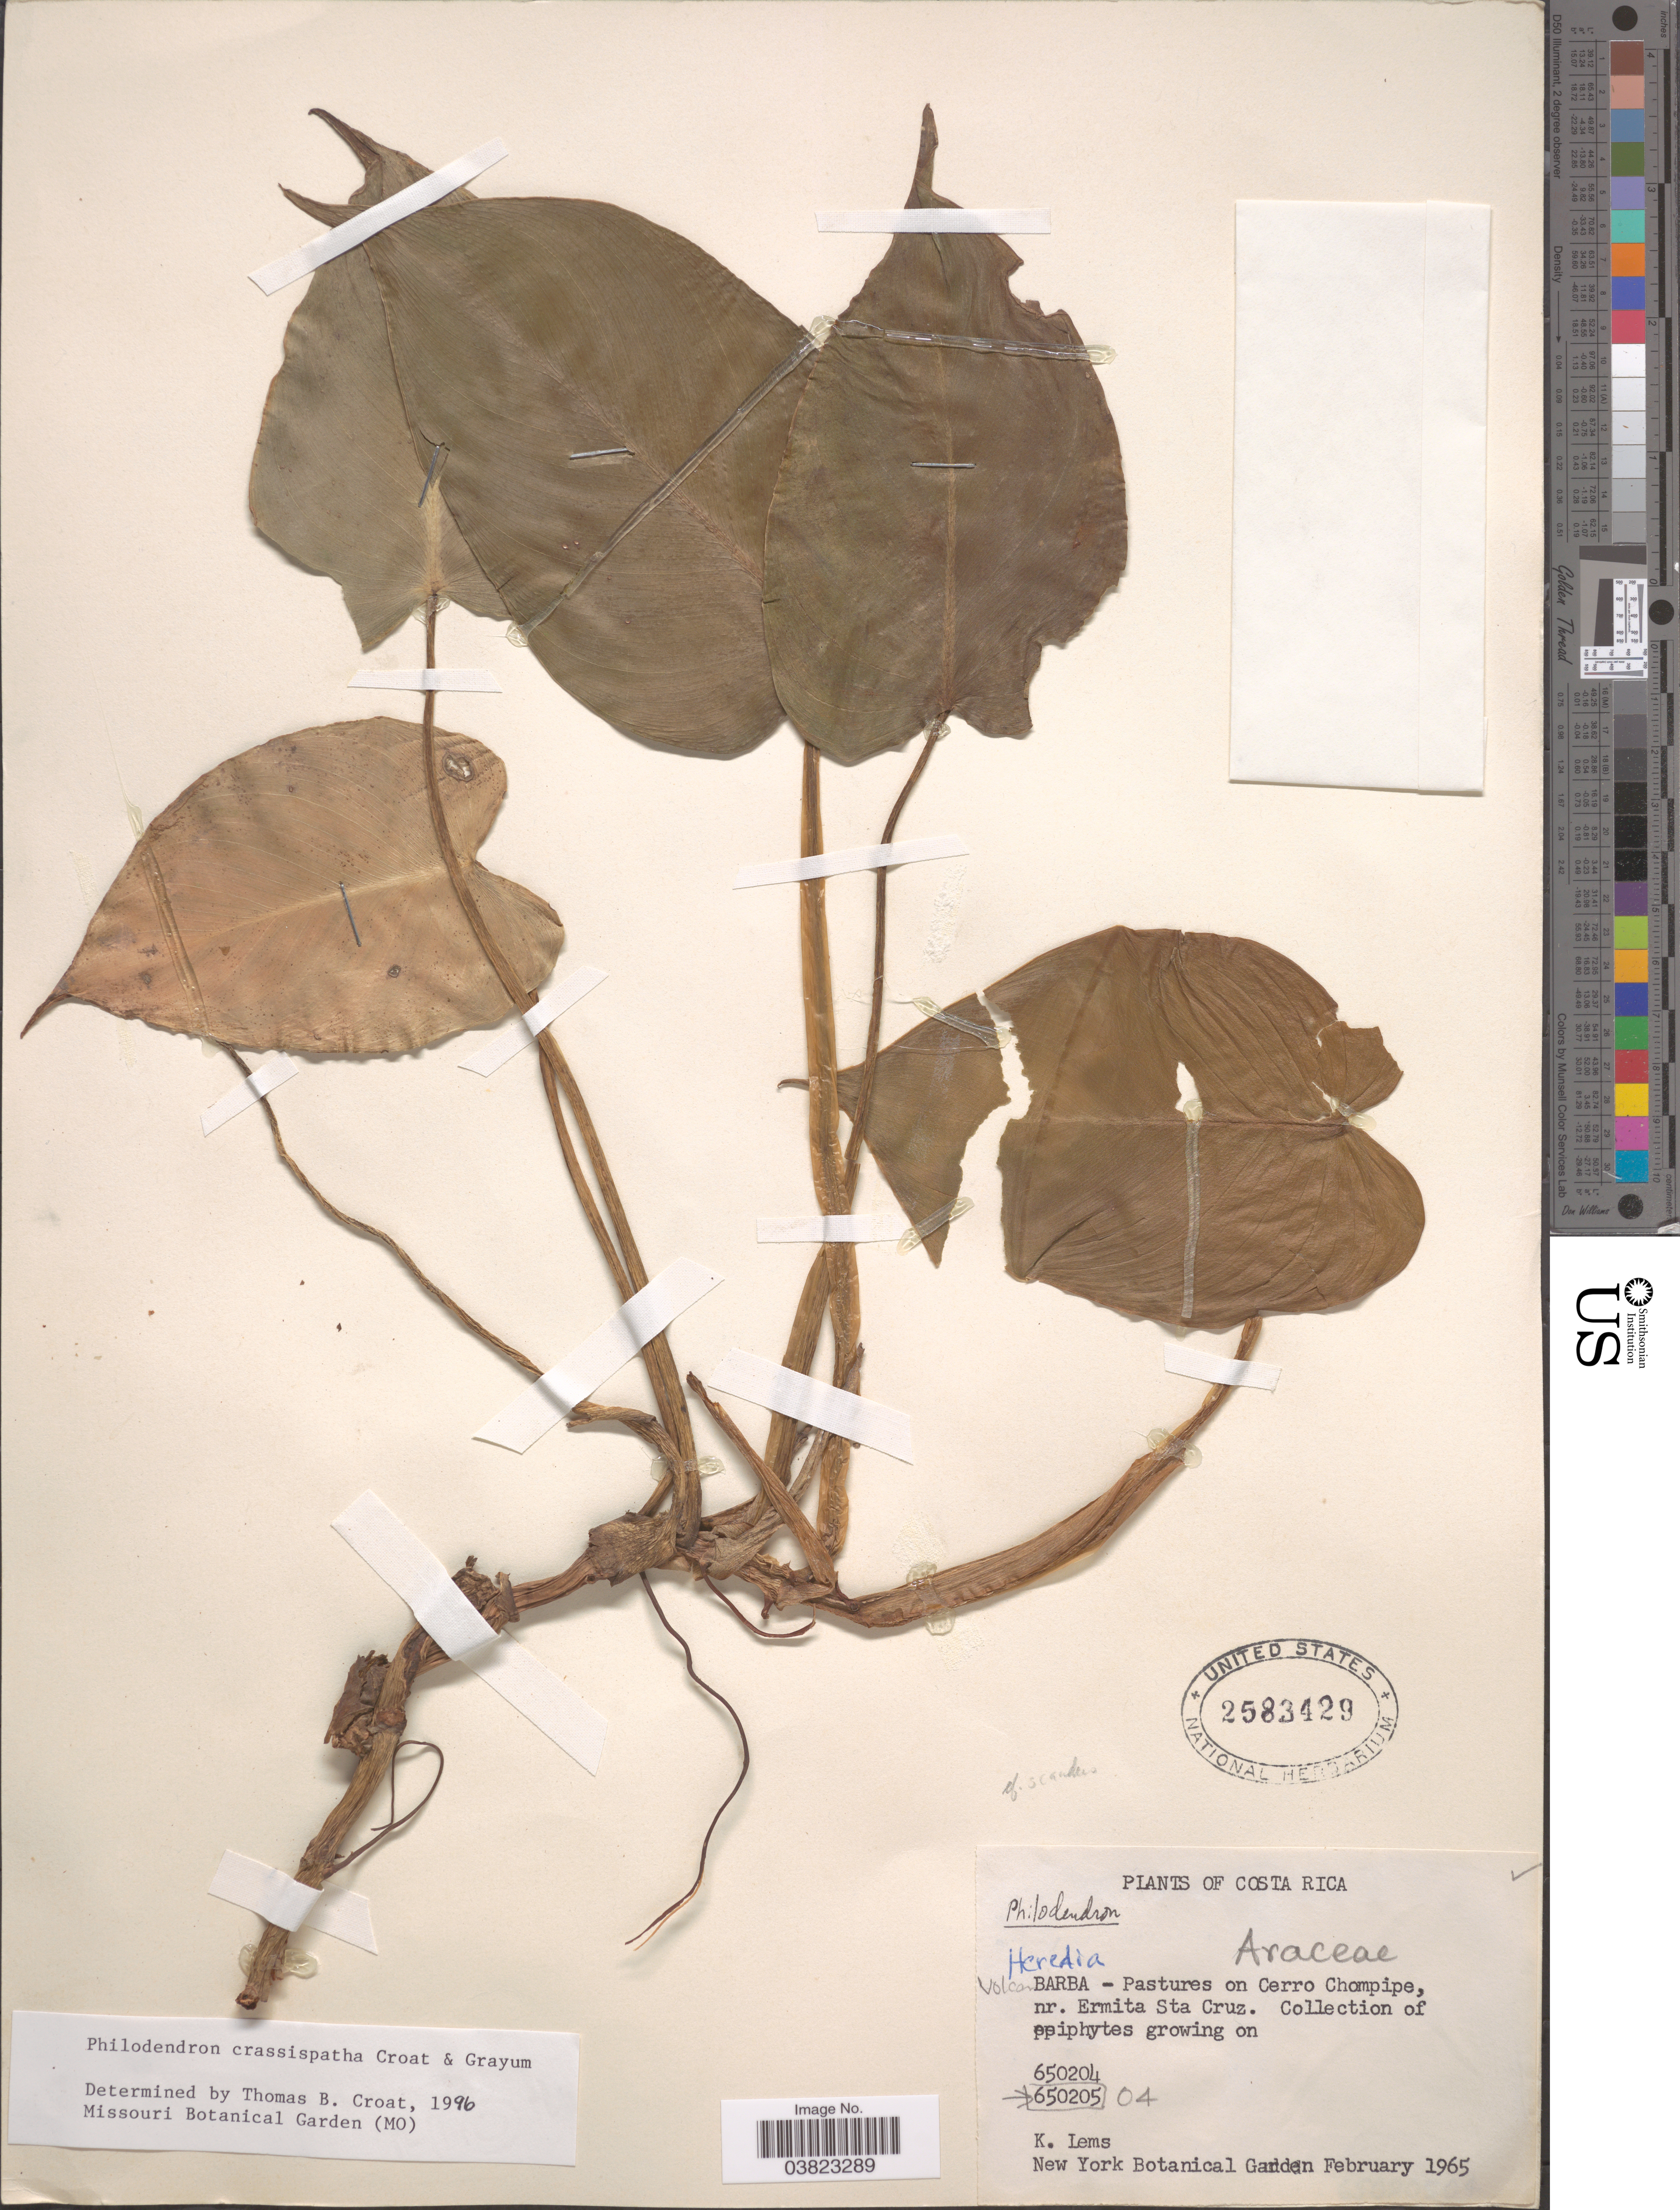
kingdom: Plantae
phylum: Tracheophyta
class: Liliopsida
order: Alismatales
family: Araceae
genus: Philodendron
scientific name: Philodendron crassispathum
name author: Croat & Grayum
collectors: K. Lems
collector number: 65020504?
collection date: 1965-02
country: Costa Rica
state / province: Heredia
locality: Volcan Barba - Pastures on Cerro Chompipe, nr. Ermita Sta Cruz.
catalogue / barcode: US 2583429